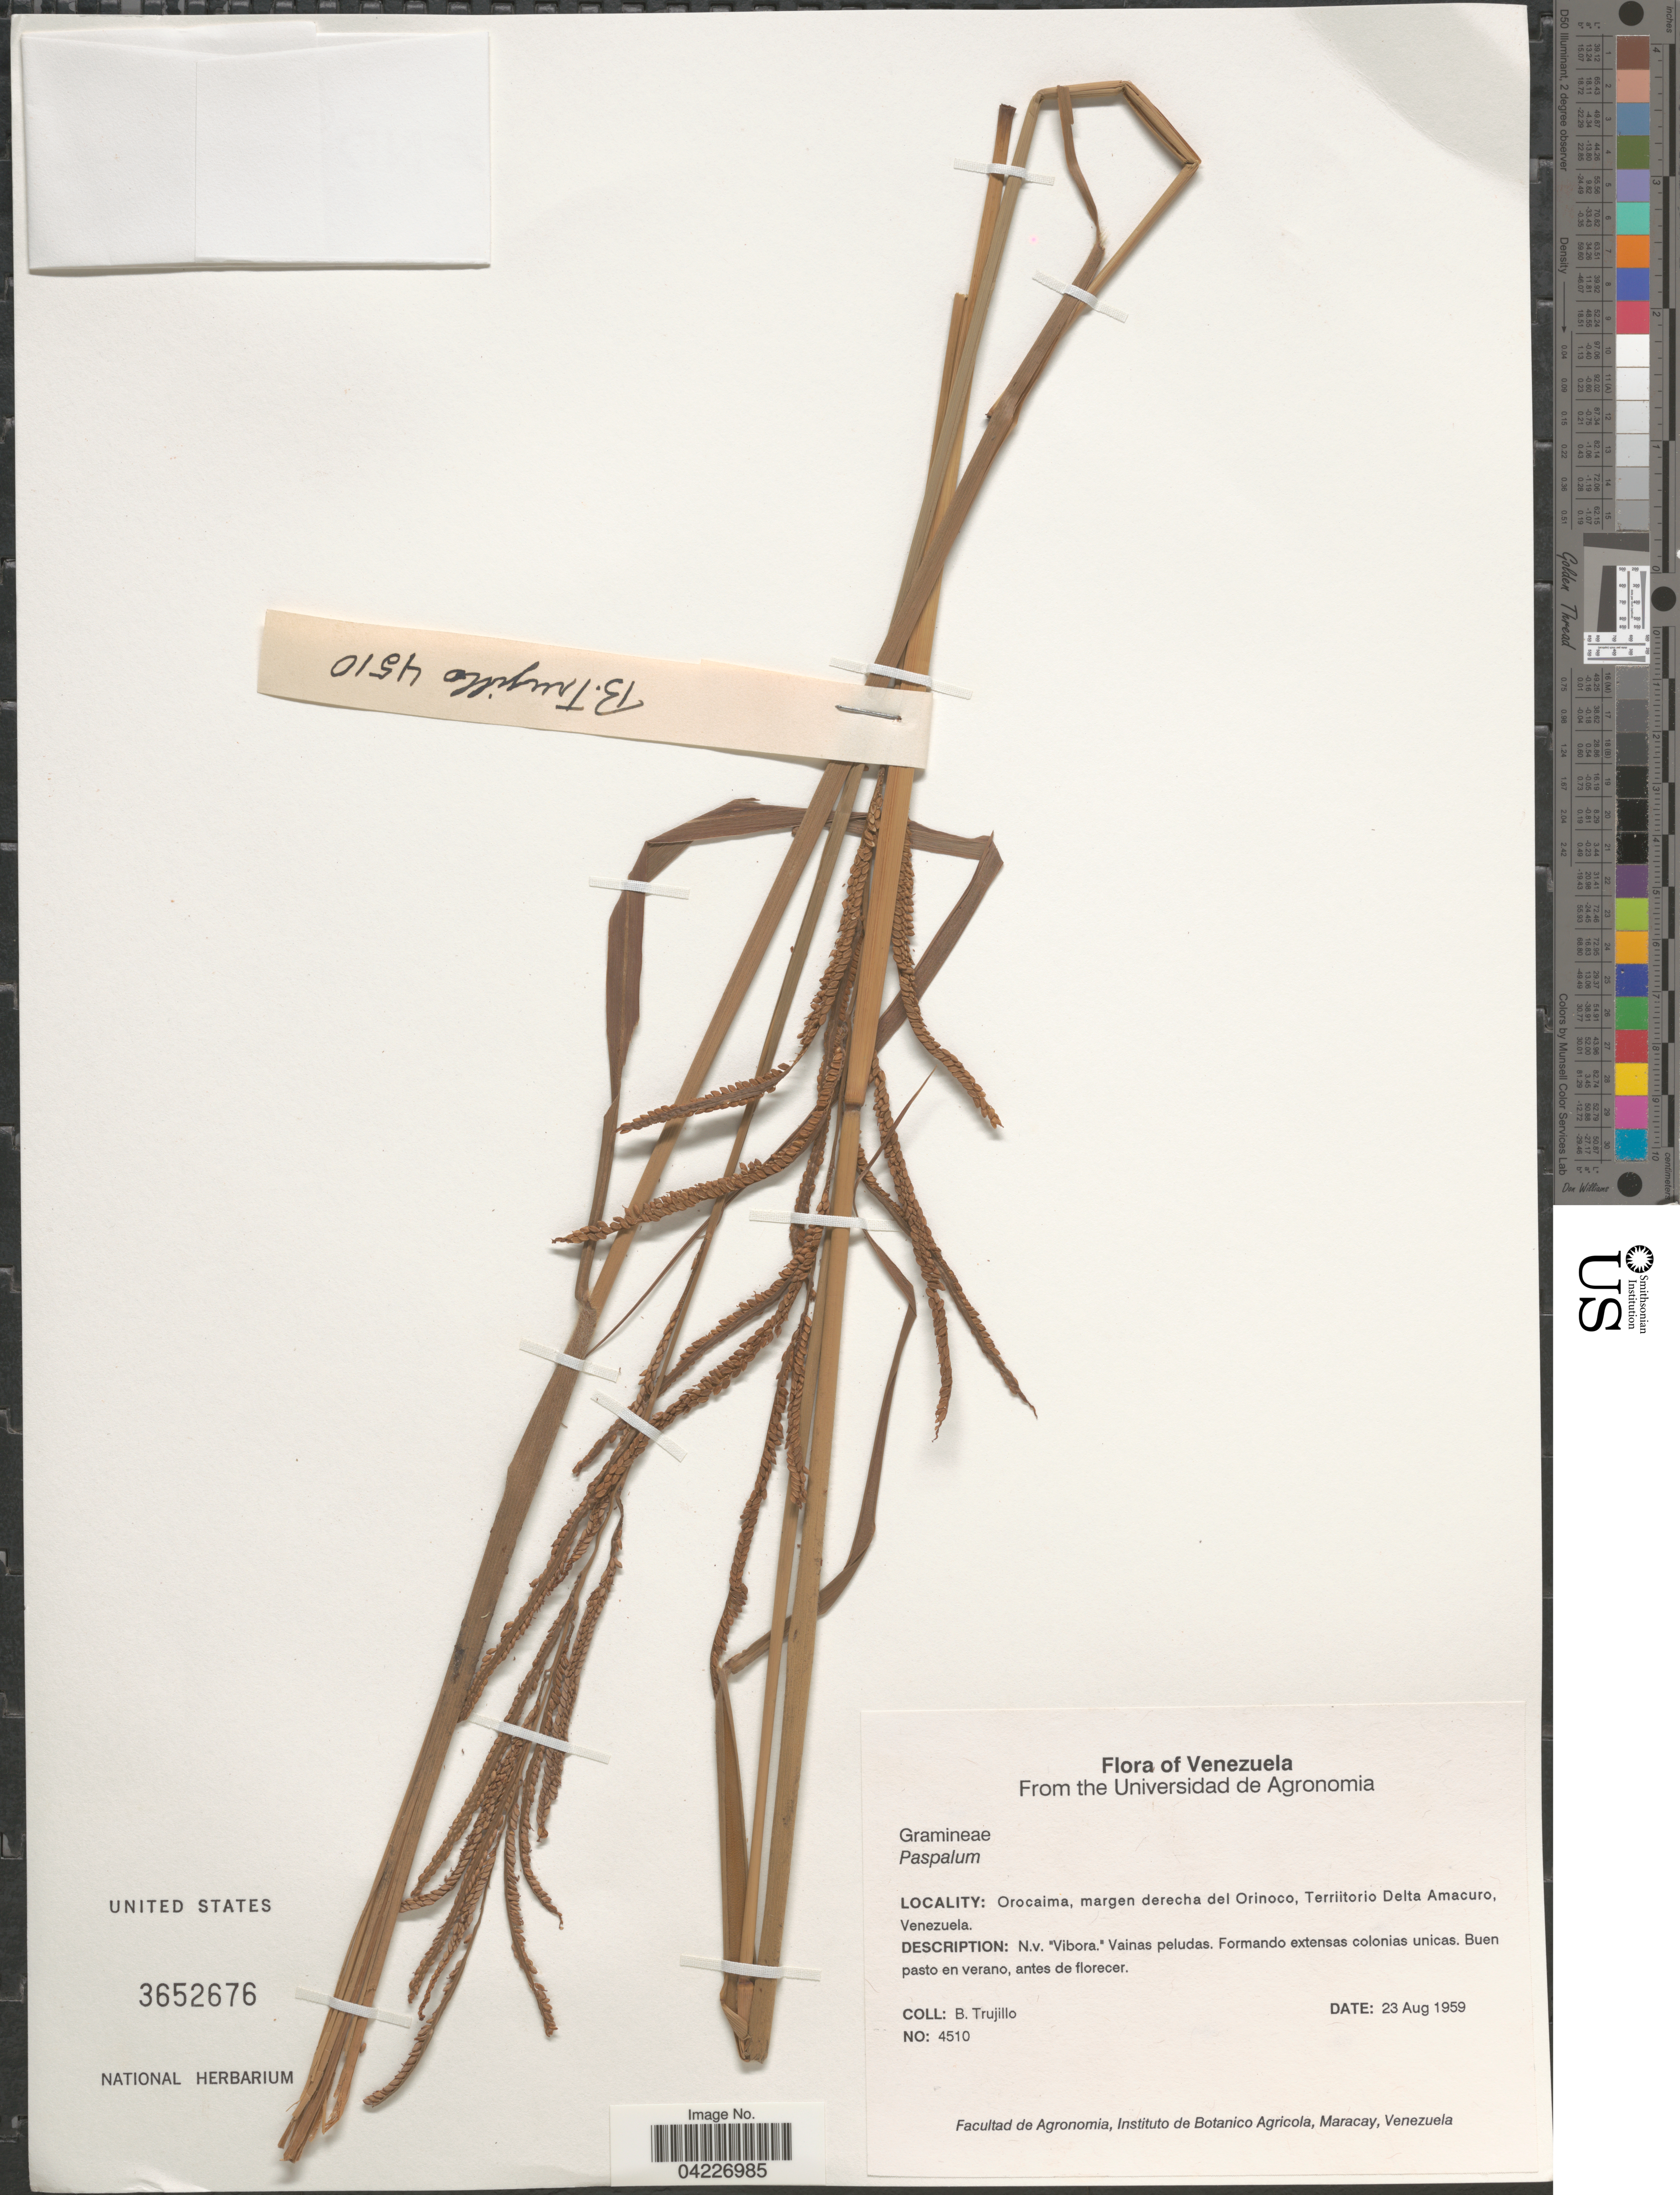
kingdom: Plantae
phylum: Tracheophyta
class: Liliopsida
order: Poales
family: Poaceae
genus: Paspalum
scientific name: Paspalum sp.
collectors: B. Trujillo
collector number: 4510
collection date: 1959-08-23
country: Venezuela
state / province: Delta Amacuro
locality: Orocaima, margen derecha del Orinoco.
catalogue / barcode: US 3652676